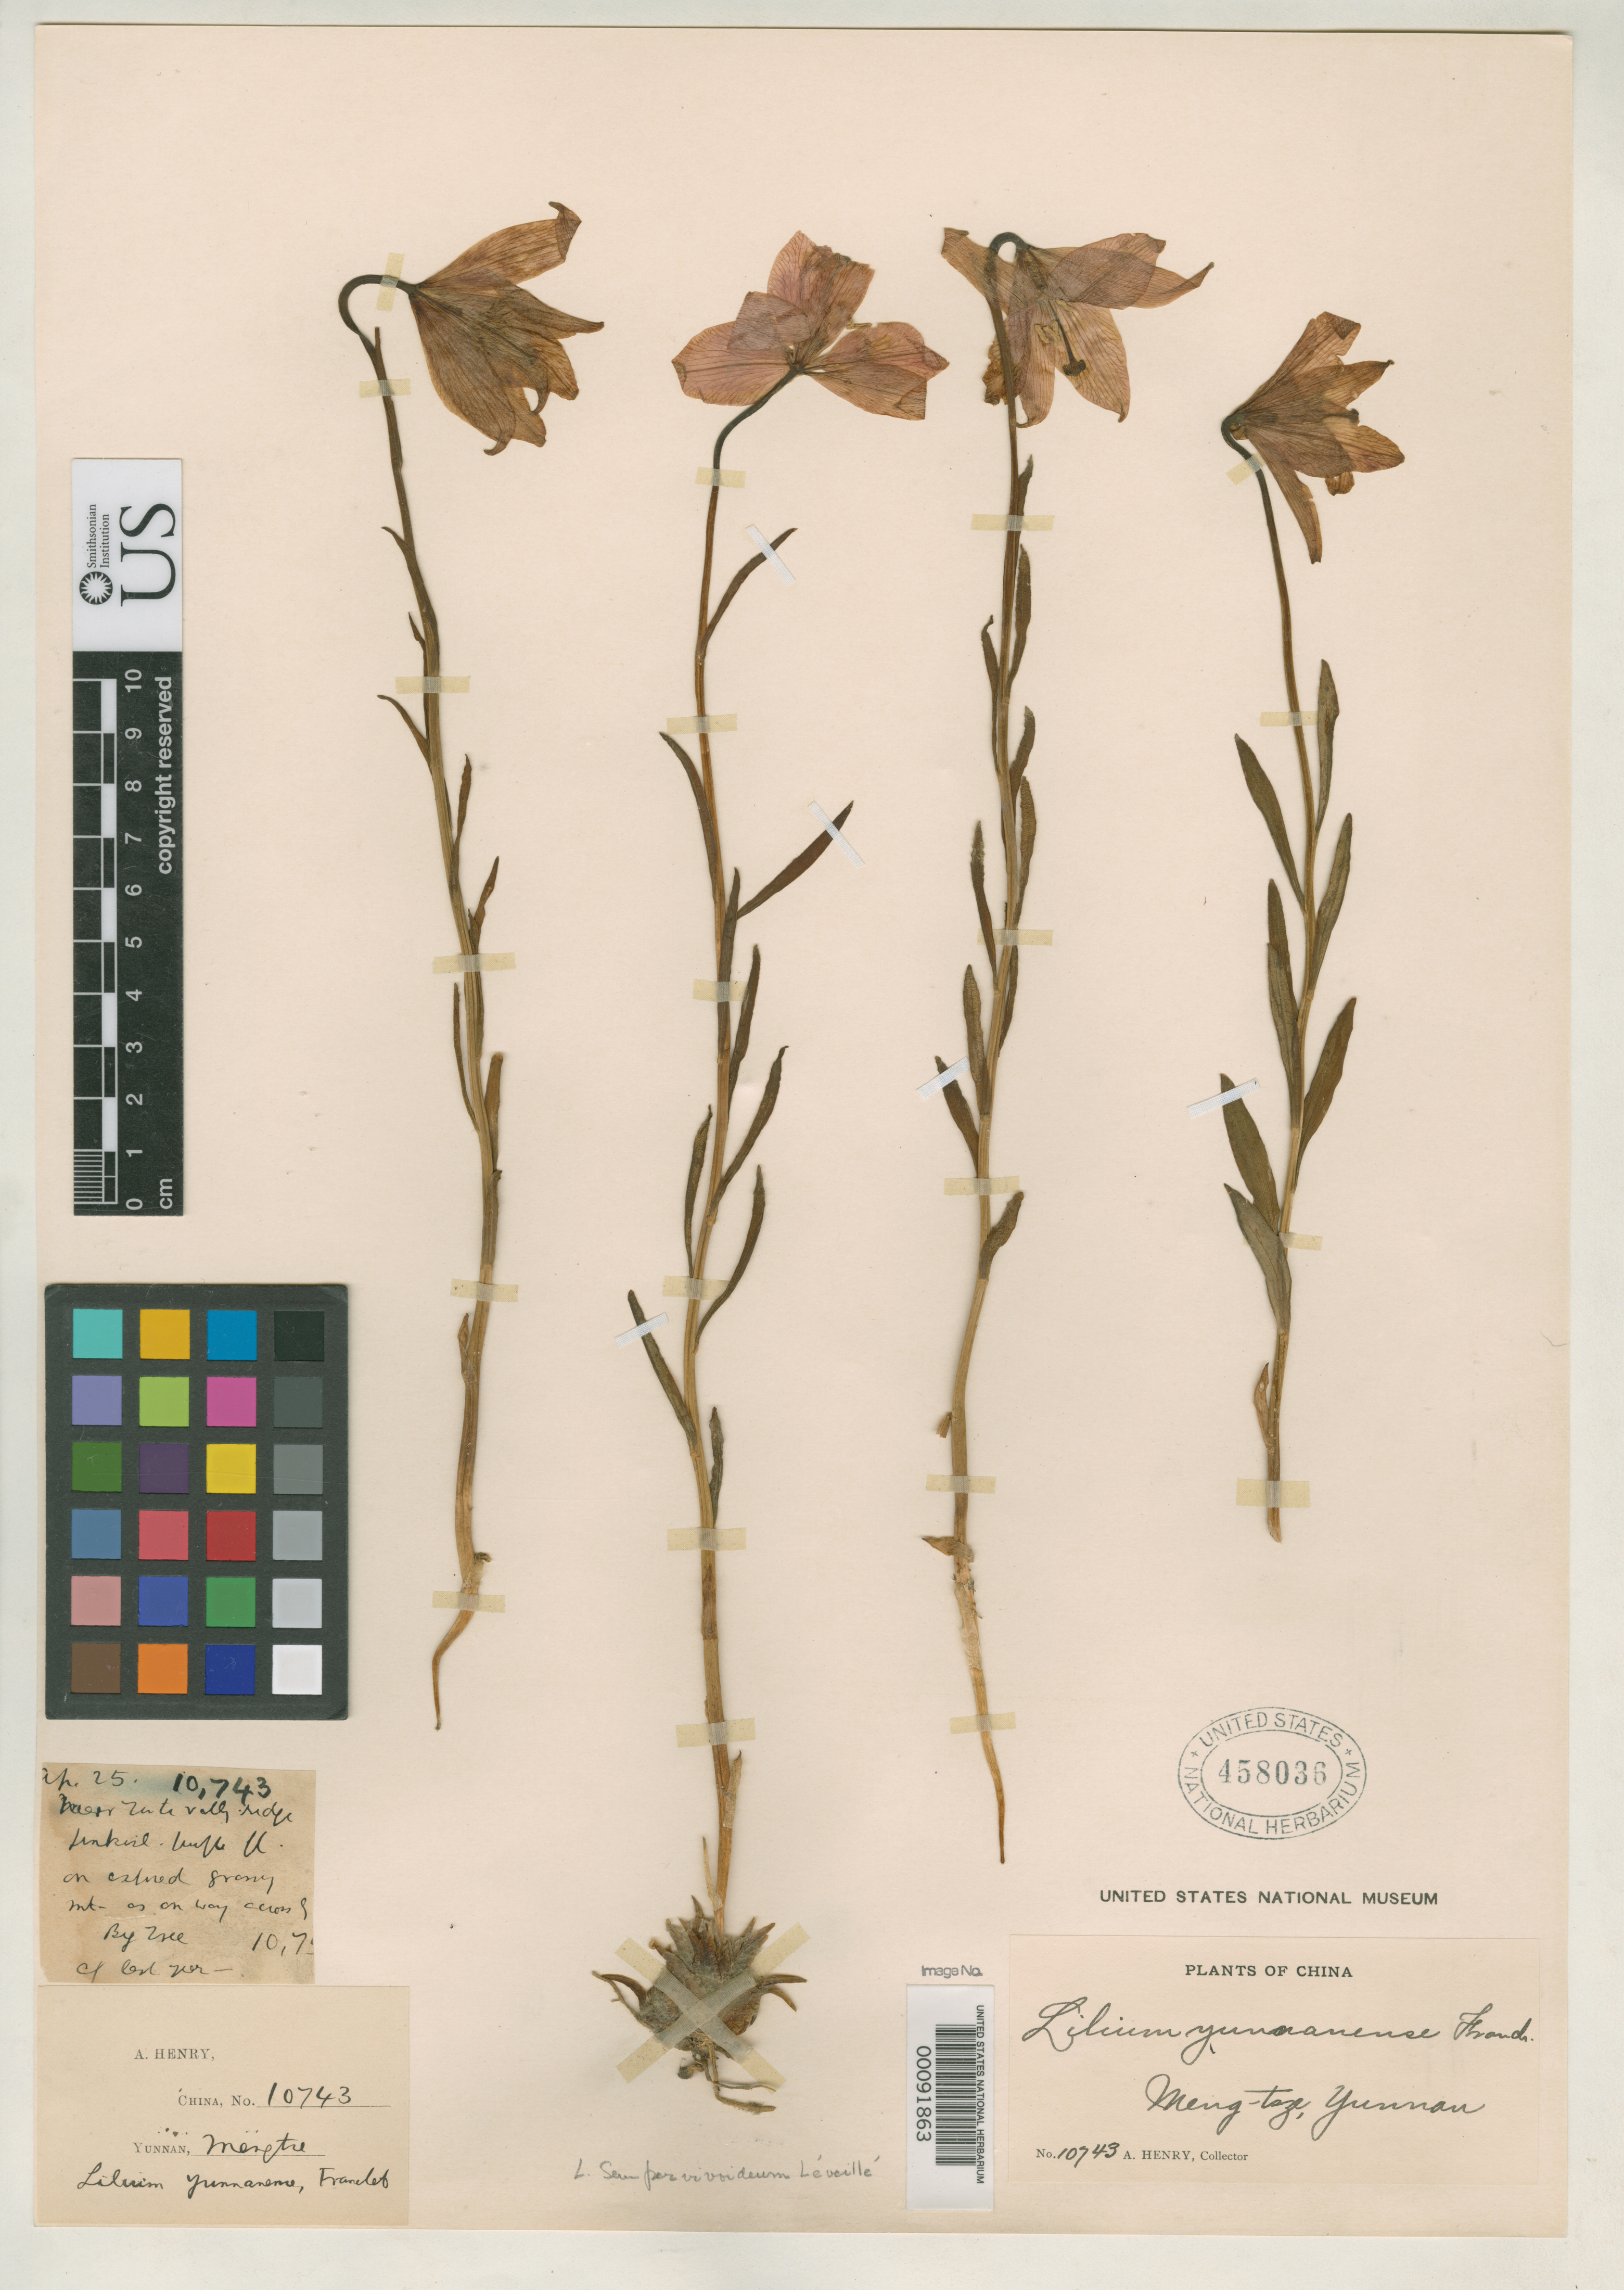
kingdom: Plantae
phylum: Tracheophyta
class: Liliopsida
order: Liliales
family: Liliaceae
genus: Lilium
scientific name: Lilium amoenum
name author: E.H. Wilson ex Sealy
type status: Type Fragment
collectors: A. Henry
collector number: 10743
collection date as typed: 25 Apr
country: China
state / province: Yunnan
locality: Mengtsze.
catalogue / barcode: US 458036